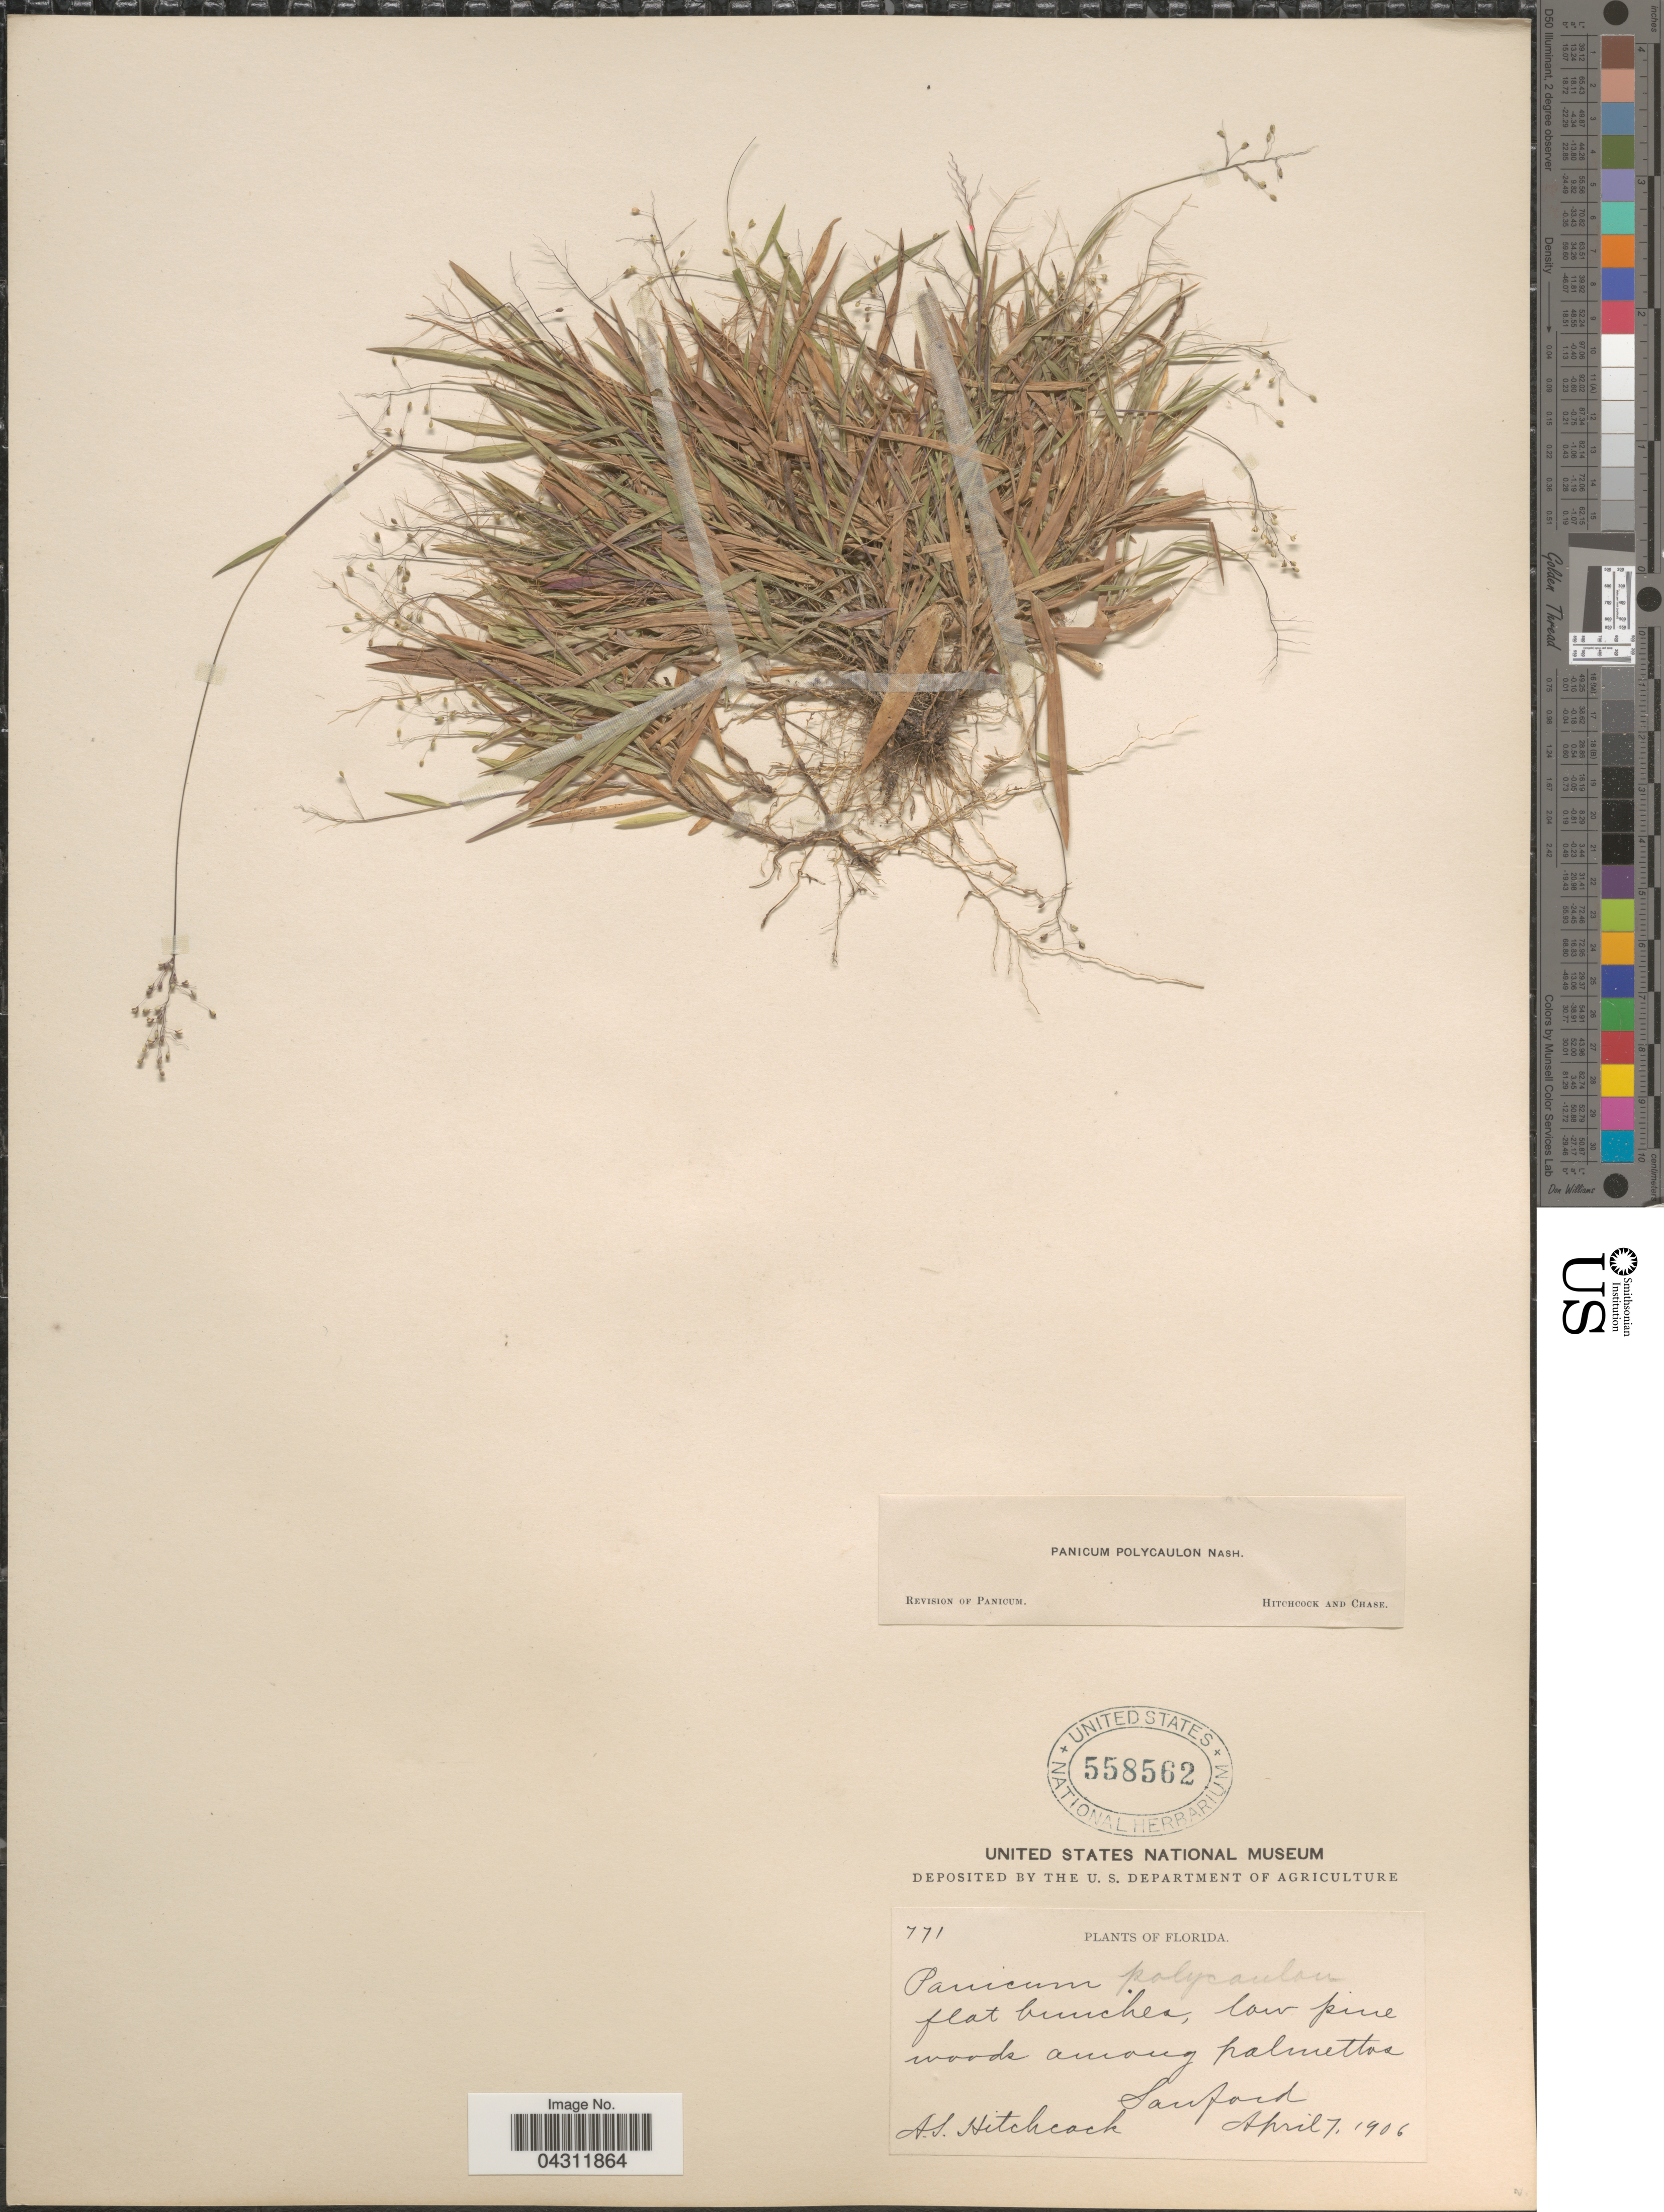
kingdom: Plantae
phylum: Tracheophyta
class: Liliopsida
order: Poales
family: Poaceae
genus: Dichanthelium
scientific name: Dichanthelium strigosum var. glabrescens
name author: (Griseb.) Freckmann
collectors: A. S. Hitchcock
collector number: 771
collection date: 1906-04-07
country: United States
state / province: Florida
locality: Sanford.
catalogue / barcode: US 558562